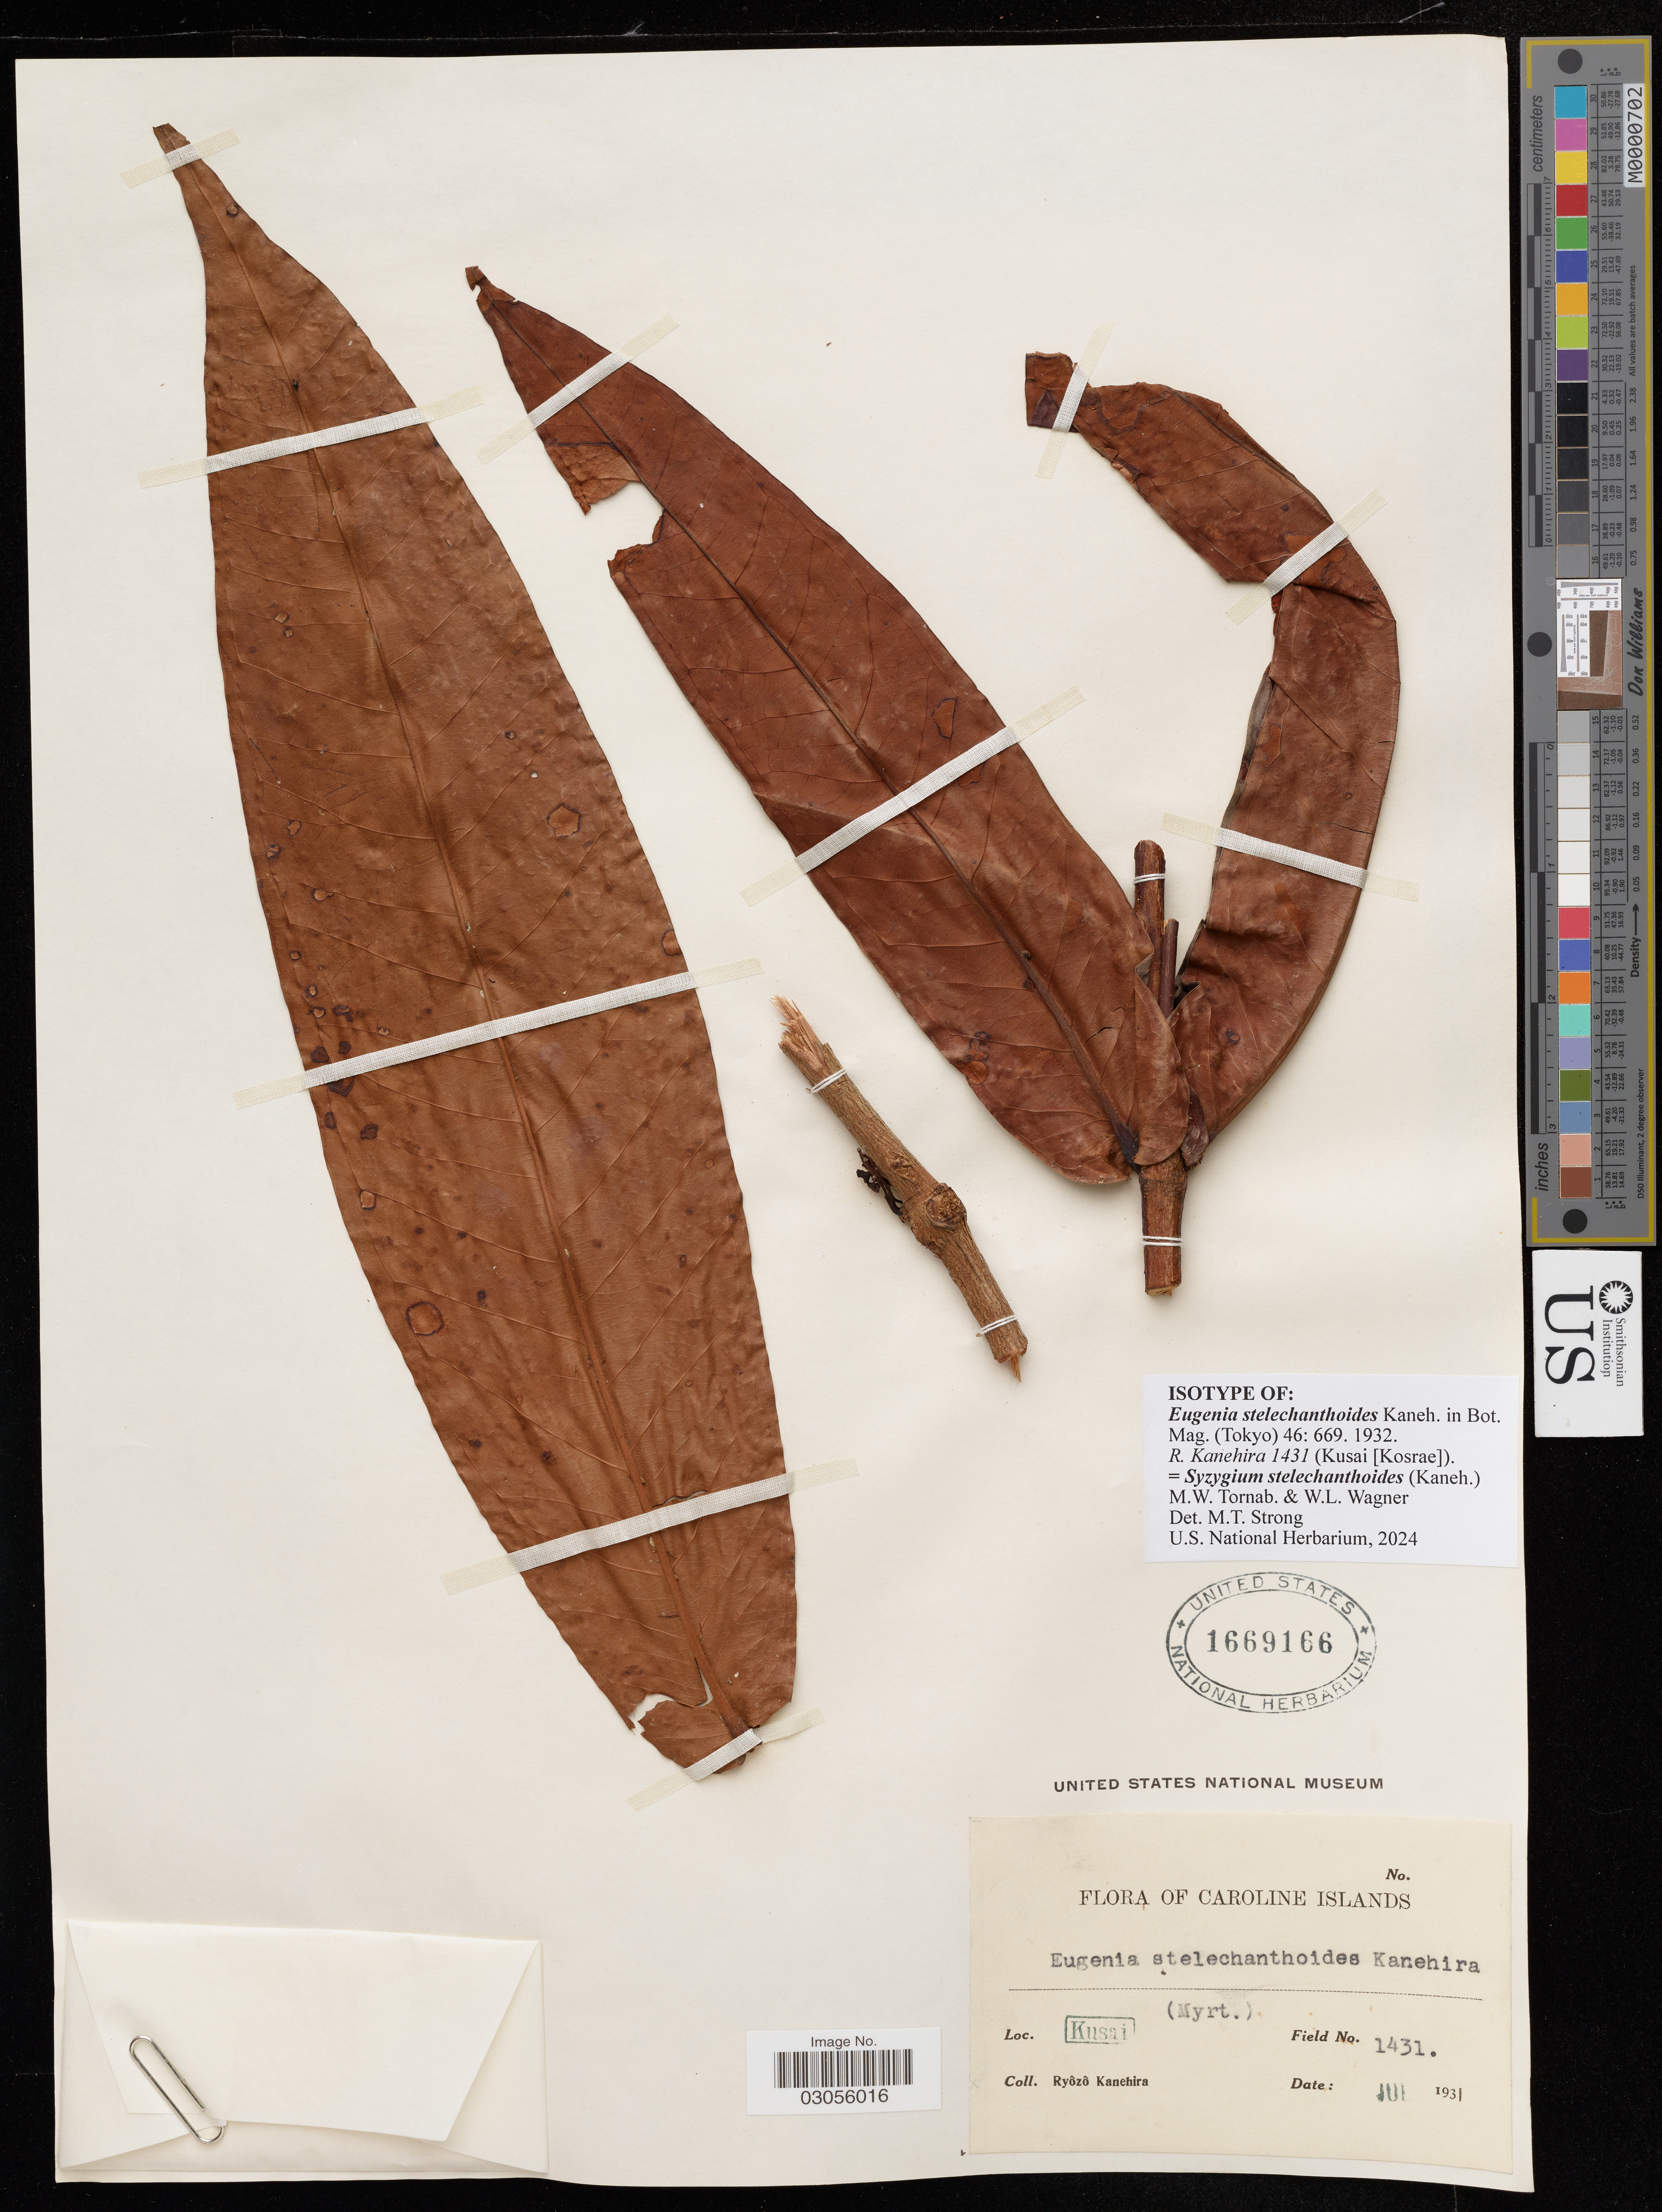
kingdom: Plantae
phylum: Tracheophyta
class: Magnoliopsida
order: Myrtales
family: Myrtaceae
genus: Eugenia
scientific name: Eugenia stelechanthoides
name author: Kaneh.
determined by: Strong, Mark T., (BOT), Smithsonian Institution - National Museum of Natural History (UNITED STATES)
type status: Isotype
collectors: R. Kanehira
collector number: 1431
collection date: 1931-07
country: Micronesia, Federated States of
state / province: Kosrae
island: Kosrae [Kusaie]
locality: Caroline Islands. Kusai.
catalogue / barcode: US 1669166